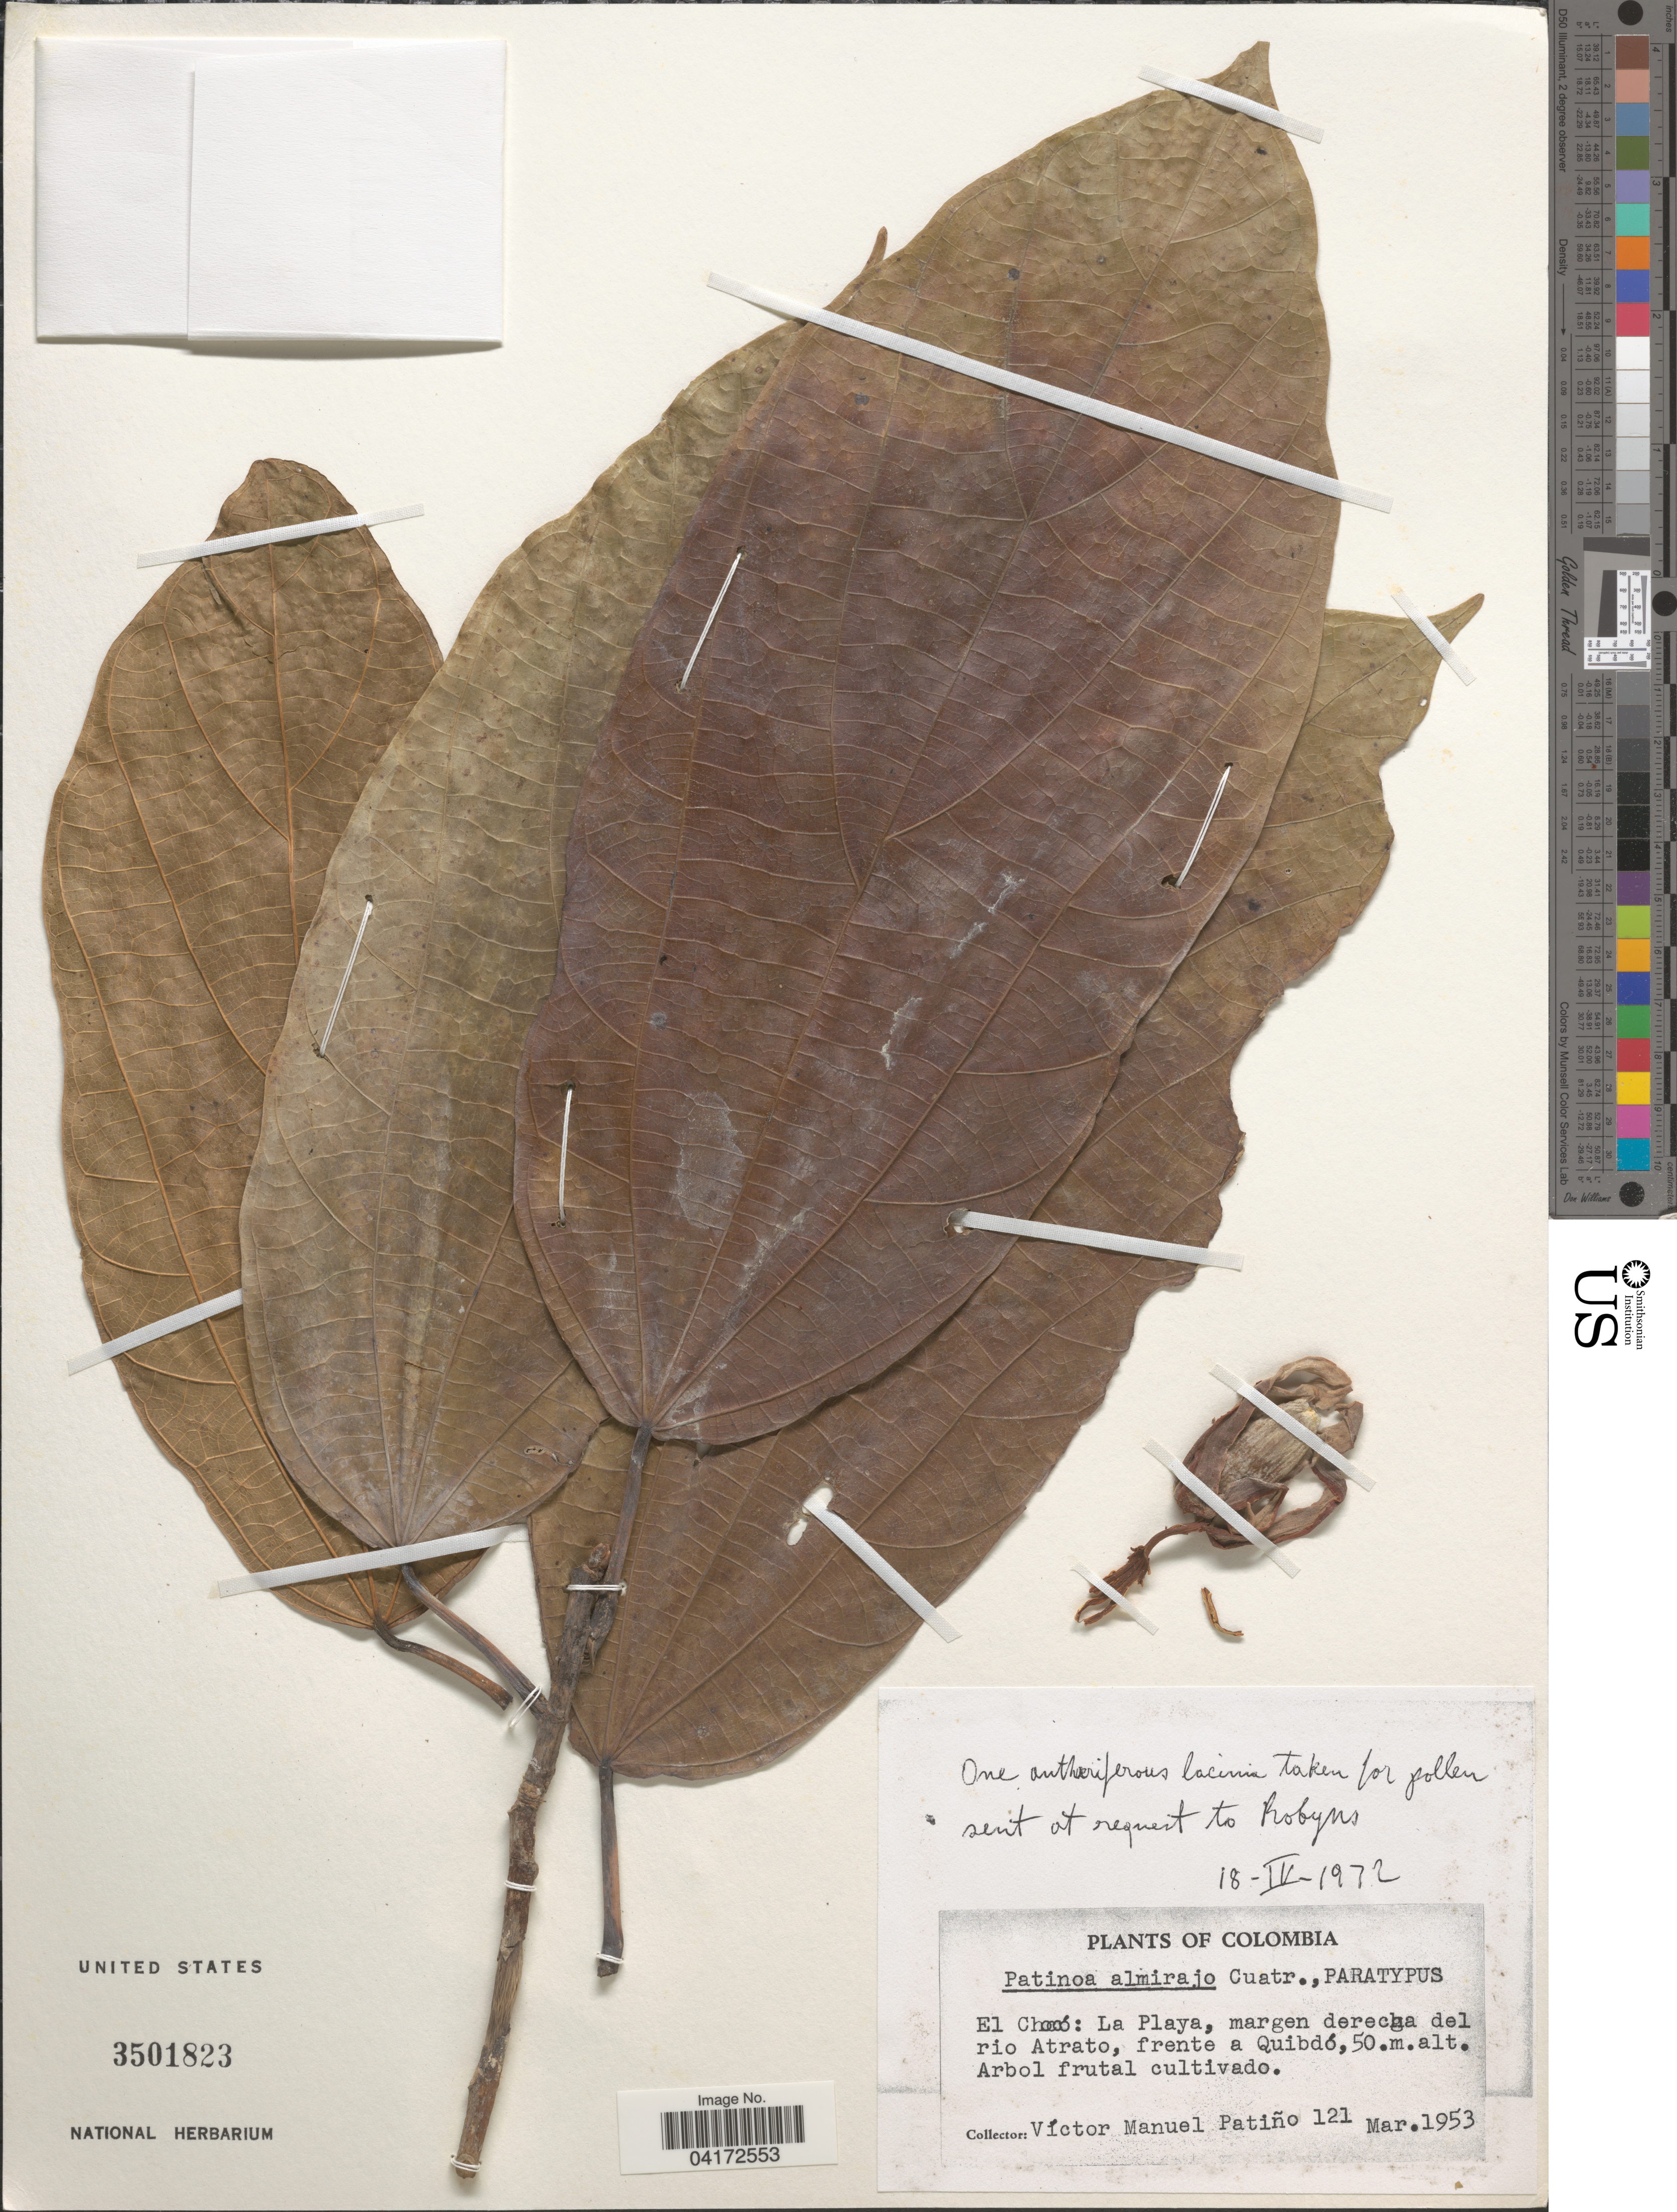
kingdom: Plantae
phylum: Tracheophyta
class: Magnoliopsida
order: Malvales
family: Malvaceae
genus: Patinoa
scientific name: Patinoa almirajo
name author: Cuatrec.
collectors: V. M. Patiño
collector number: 121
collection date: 1953-03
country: Colombia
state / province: Chocó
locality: El Chocó: La Playa, margen derecha del rio Atrato, frente a Quibdó.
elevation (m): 50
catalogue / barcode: US 3501823